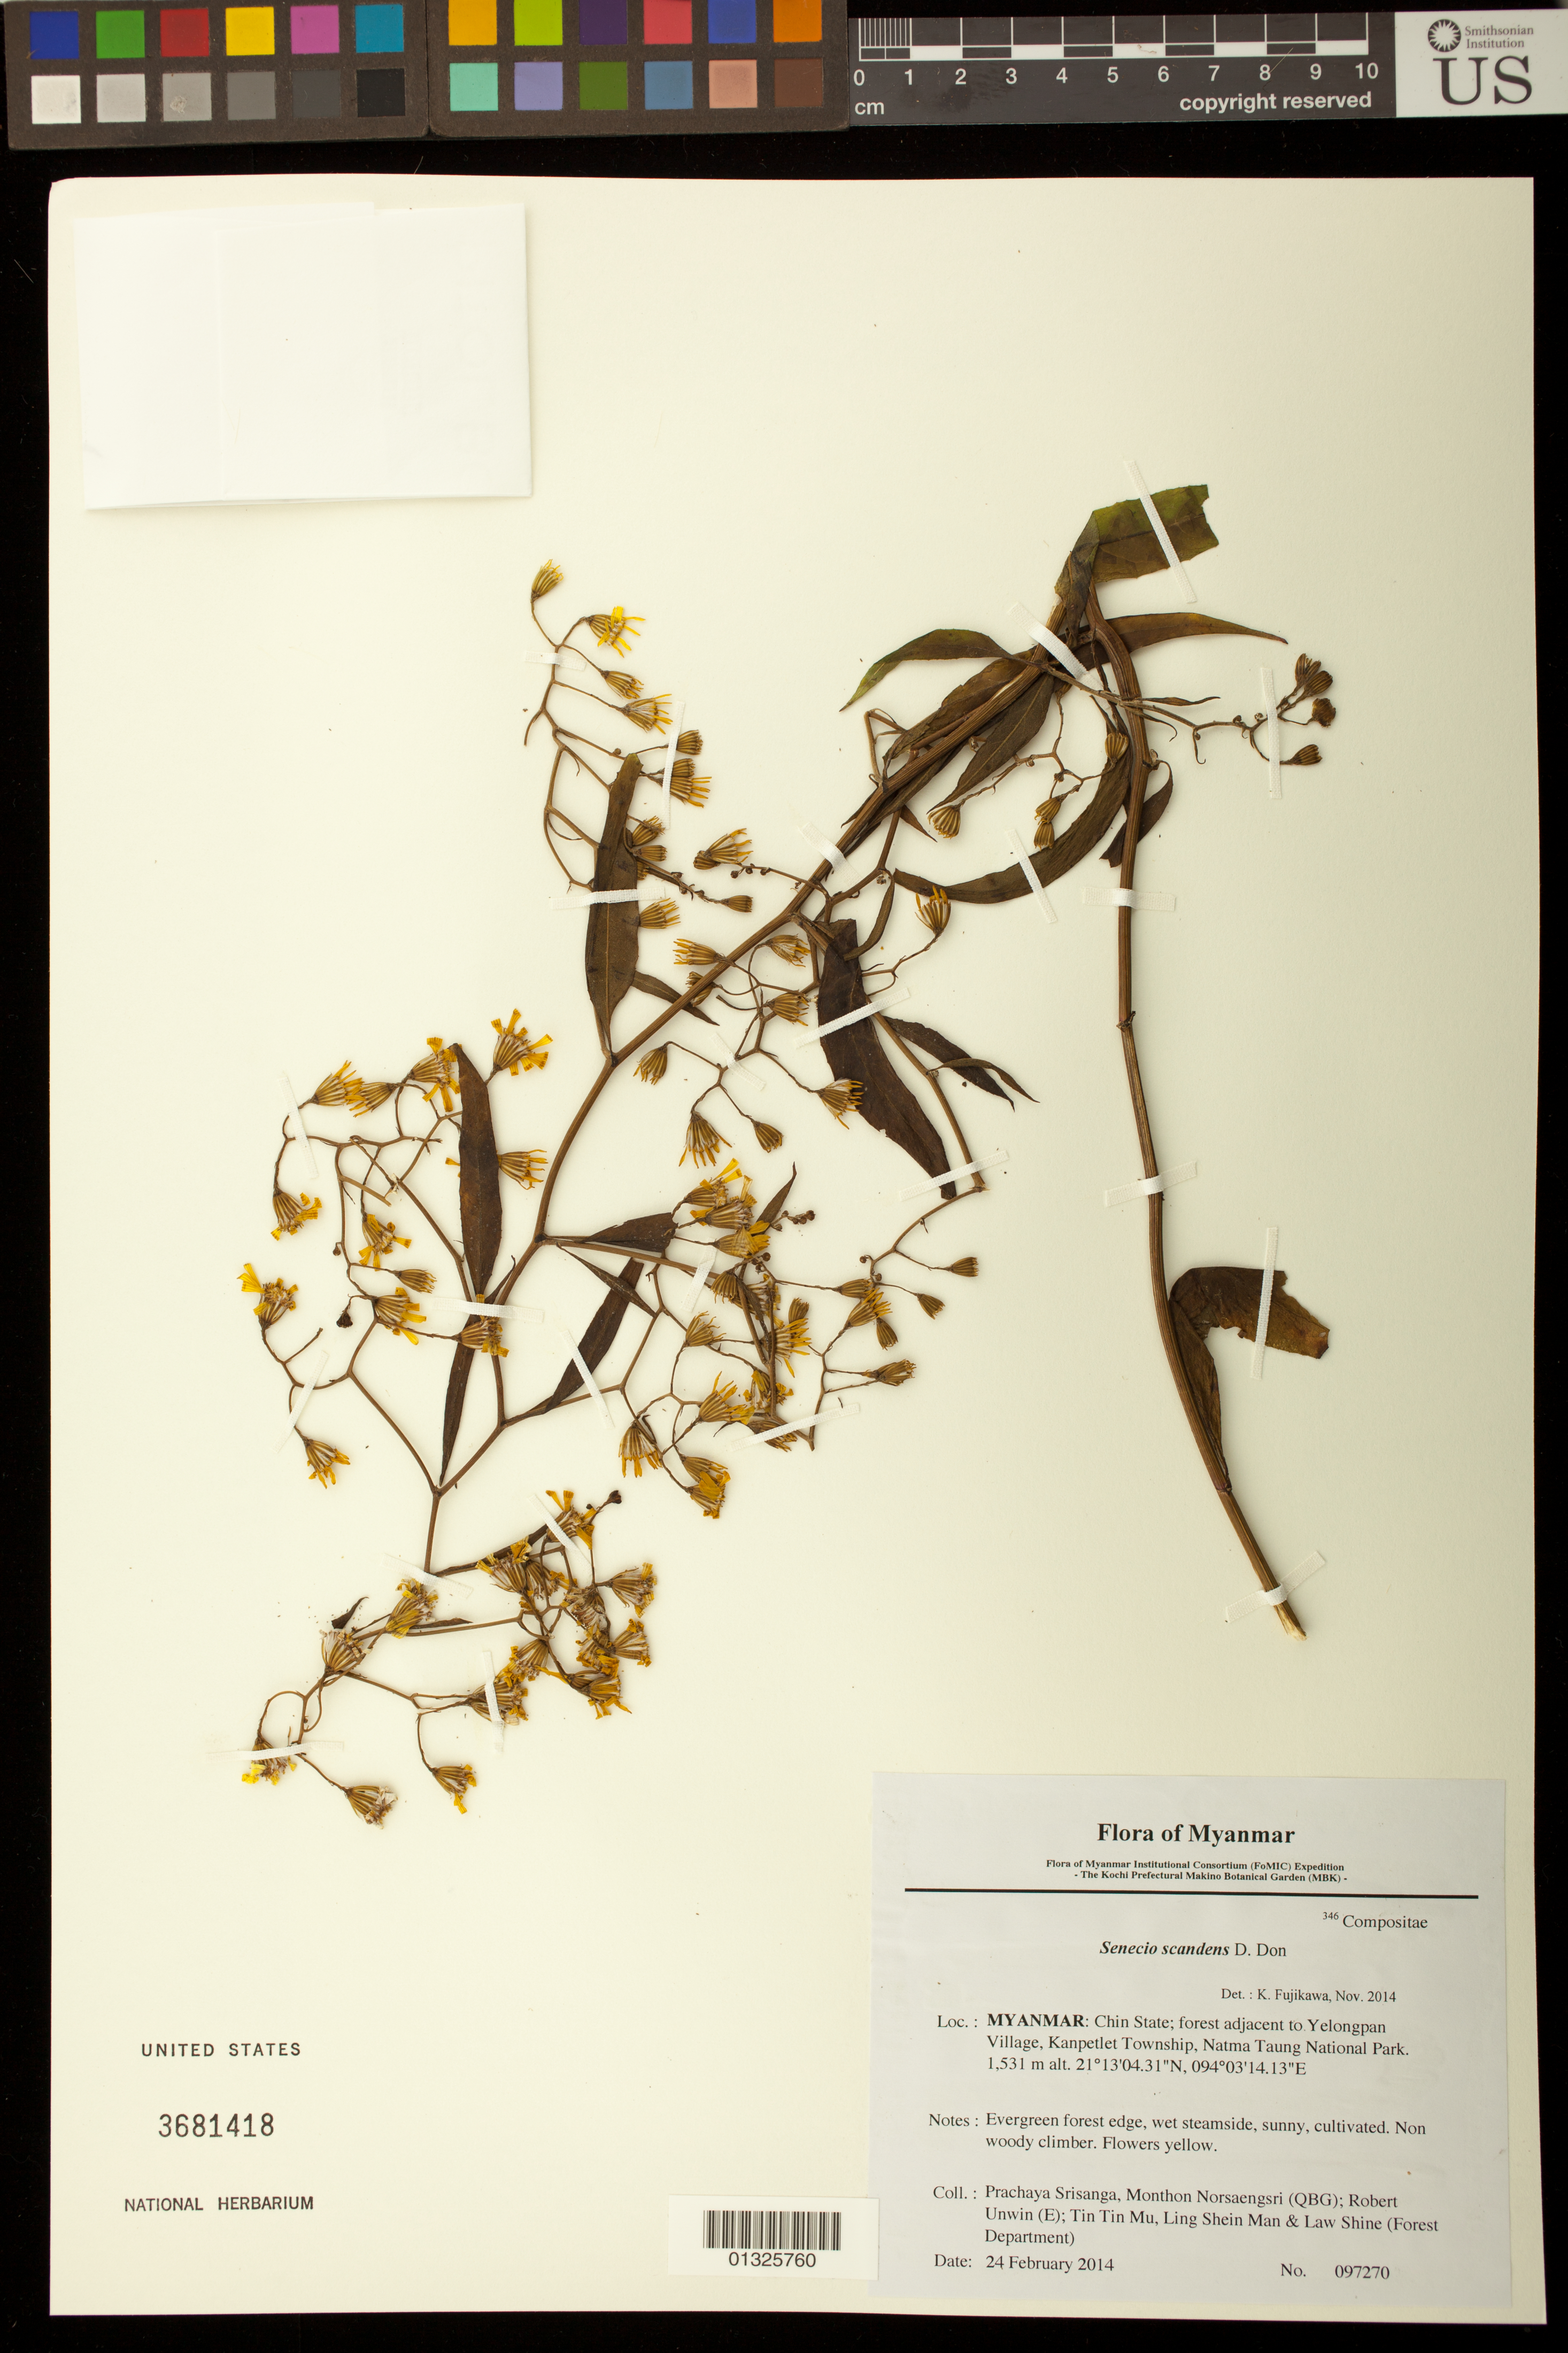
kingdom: Plantae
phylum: Tracheophyta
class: Magnoliopsida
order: Asterales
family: Asteraceae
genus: Senecio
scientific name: Senecio scandens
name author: Buch.-Ham. ex D. Don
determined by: Fujikawa, Kazumi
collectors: P. Srisanga, M. Norsaengsri, R. Unwin, Tin Tin Mu, Ling Shein Man & L. Shine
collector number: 97270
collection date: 2014-02-24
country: Myanmar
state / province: Chin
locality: Forest adjacent to Yelongpan Village, Kanpetlet Township, Natma Taung National Park.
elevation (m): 1531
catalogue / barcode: US 3681418